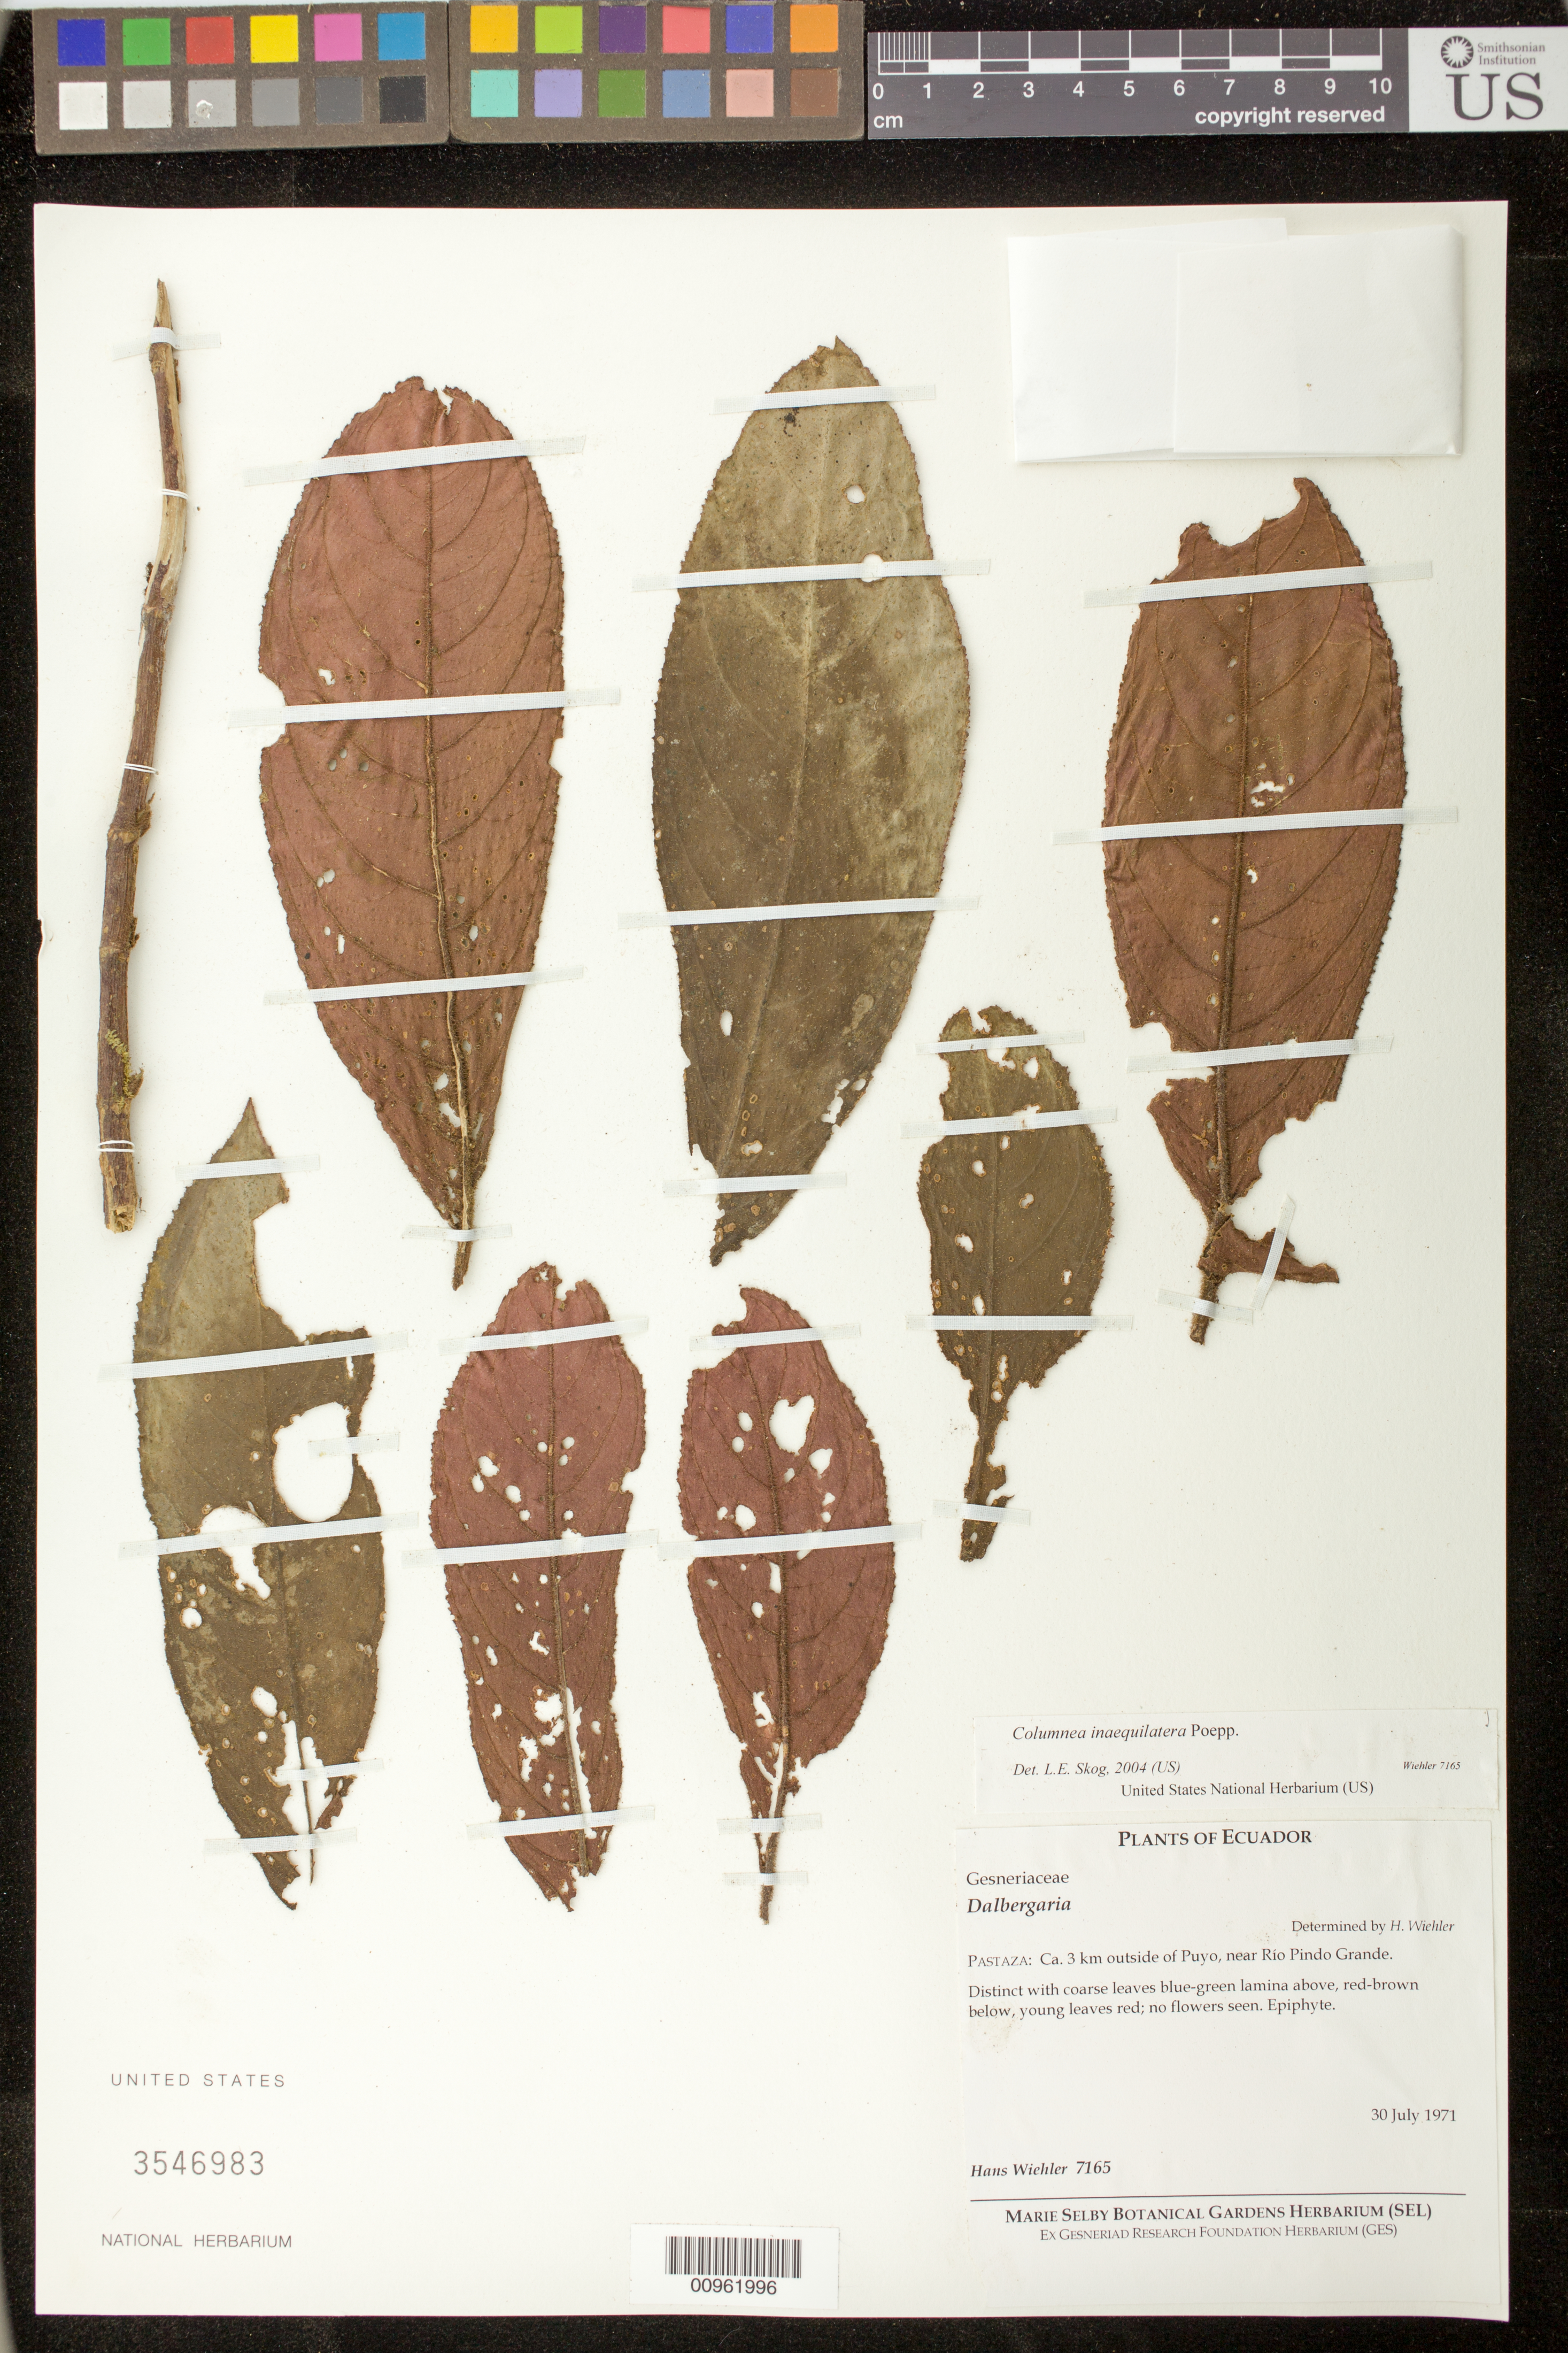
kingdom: Plantae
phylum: Tracheophyta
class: Magnoliopsida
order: Lamiales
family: Gesneriaceae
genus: Columnea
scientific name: Columnea inaequilatera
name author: Poepp.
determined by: Skog, Laurence E.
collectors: H. J. Wiehler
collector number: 7165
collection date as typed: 30 Jul 1971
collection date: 1971-07-30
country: Ecuador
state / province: Pastaza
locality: Pastaza: ca. 3 km outside of Puyo, near Rio Pindo Grande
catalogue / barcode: US 3546983